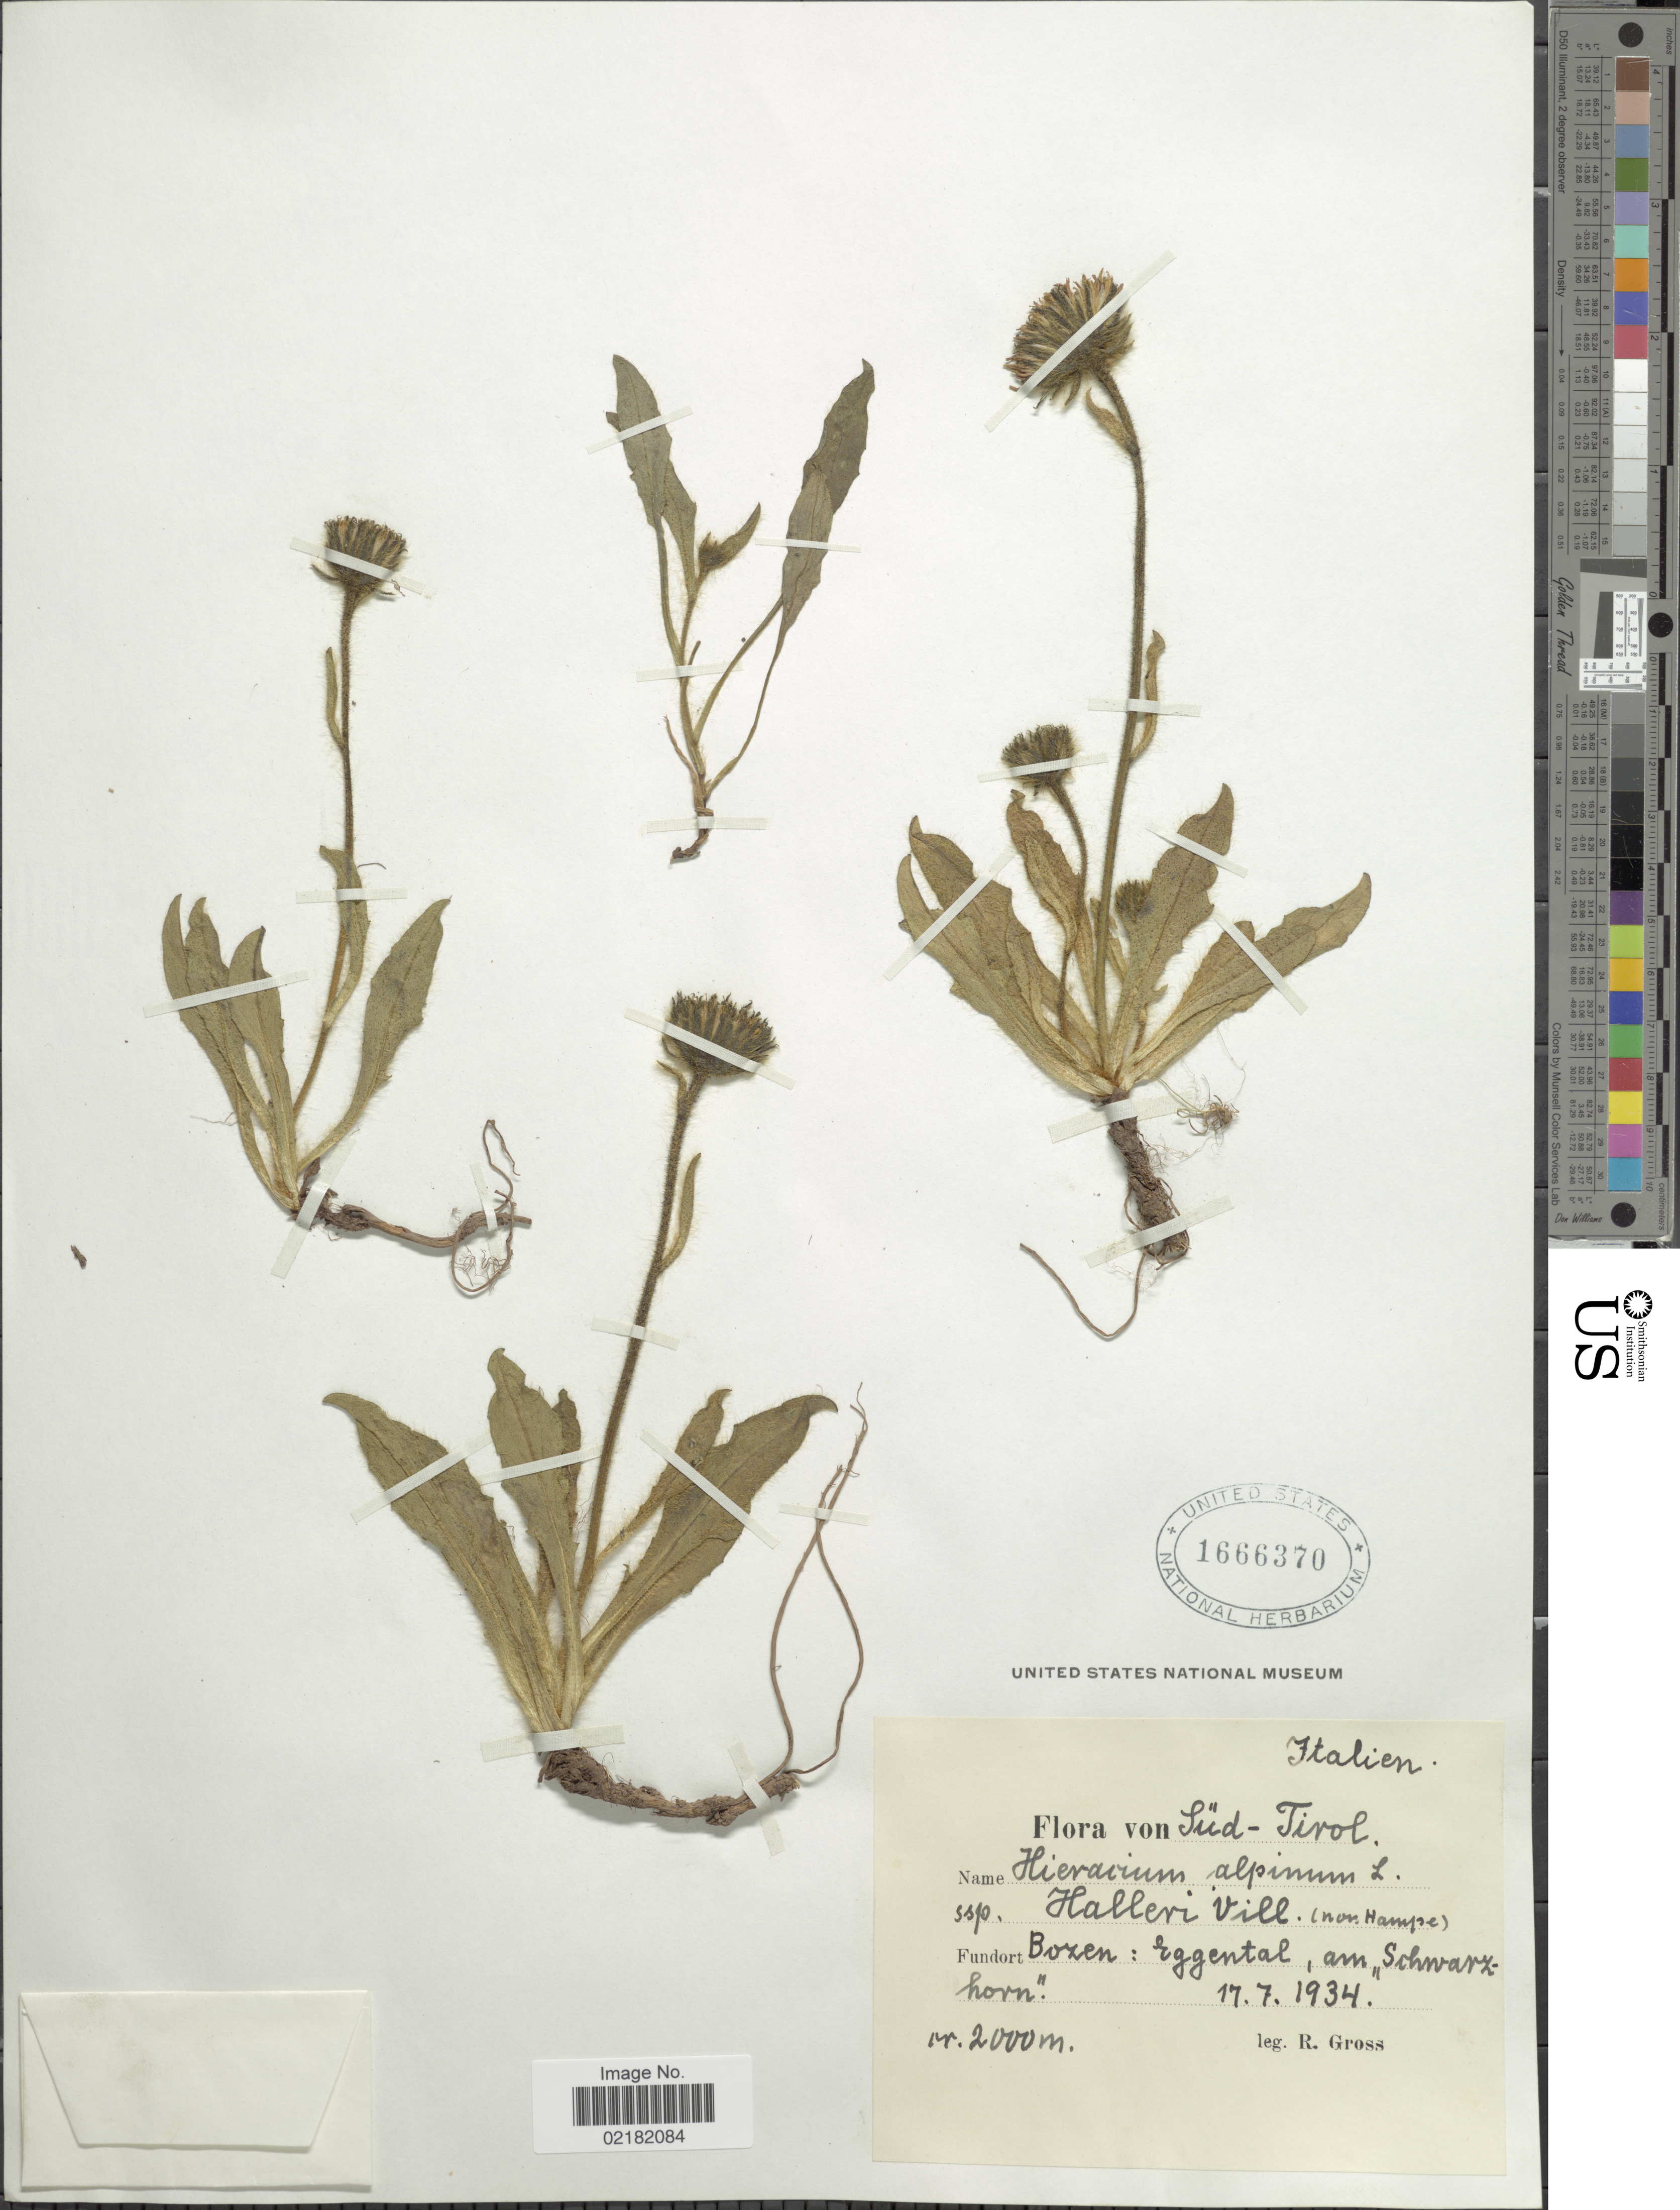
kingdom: Plantae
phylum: Tracheophyta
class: Magnoliopsida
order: Asterales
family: Asteraceae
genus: Hieracium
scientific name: Hieracium alpinum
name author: L.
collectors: R. Gross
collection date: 1934-07-17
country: Italy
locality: Süd-Tirol, Bozen: Eggental, am "Schwarzhovn."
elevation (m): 2000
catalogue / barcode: US 1666370